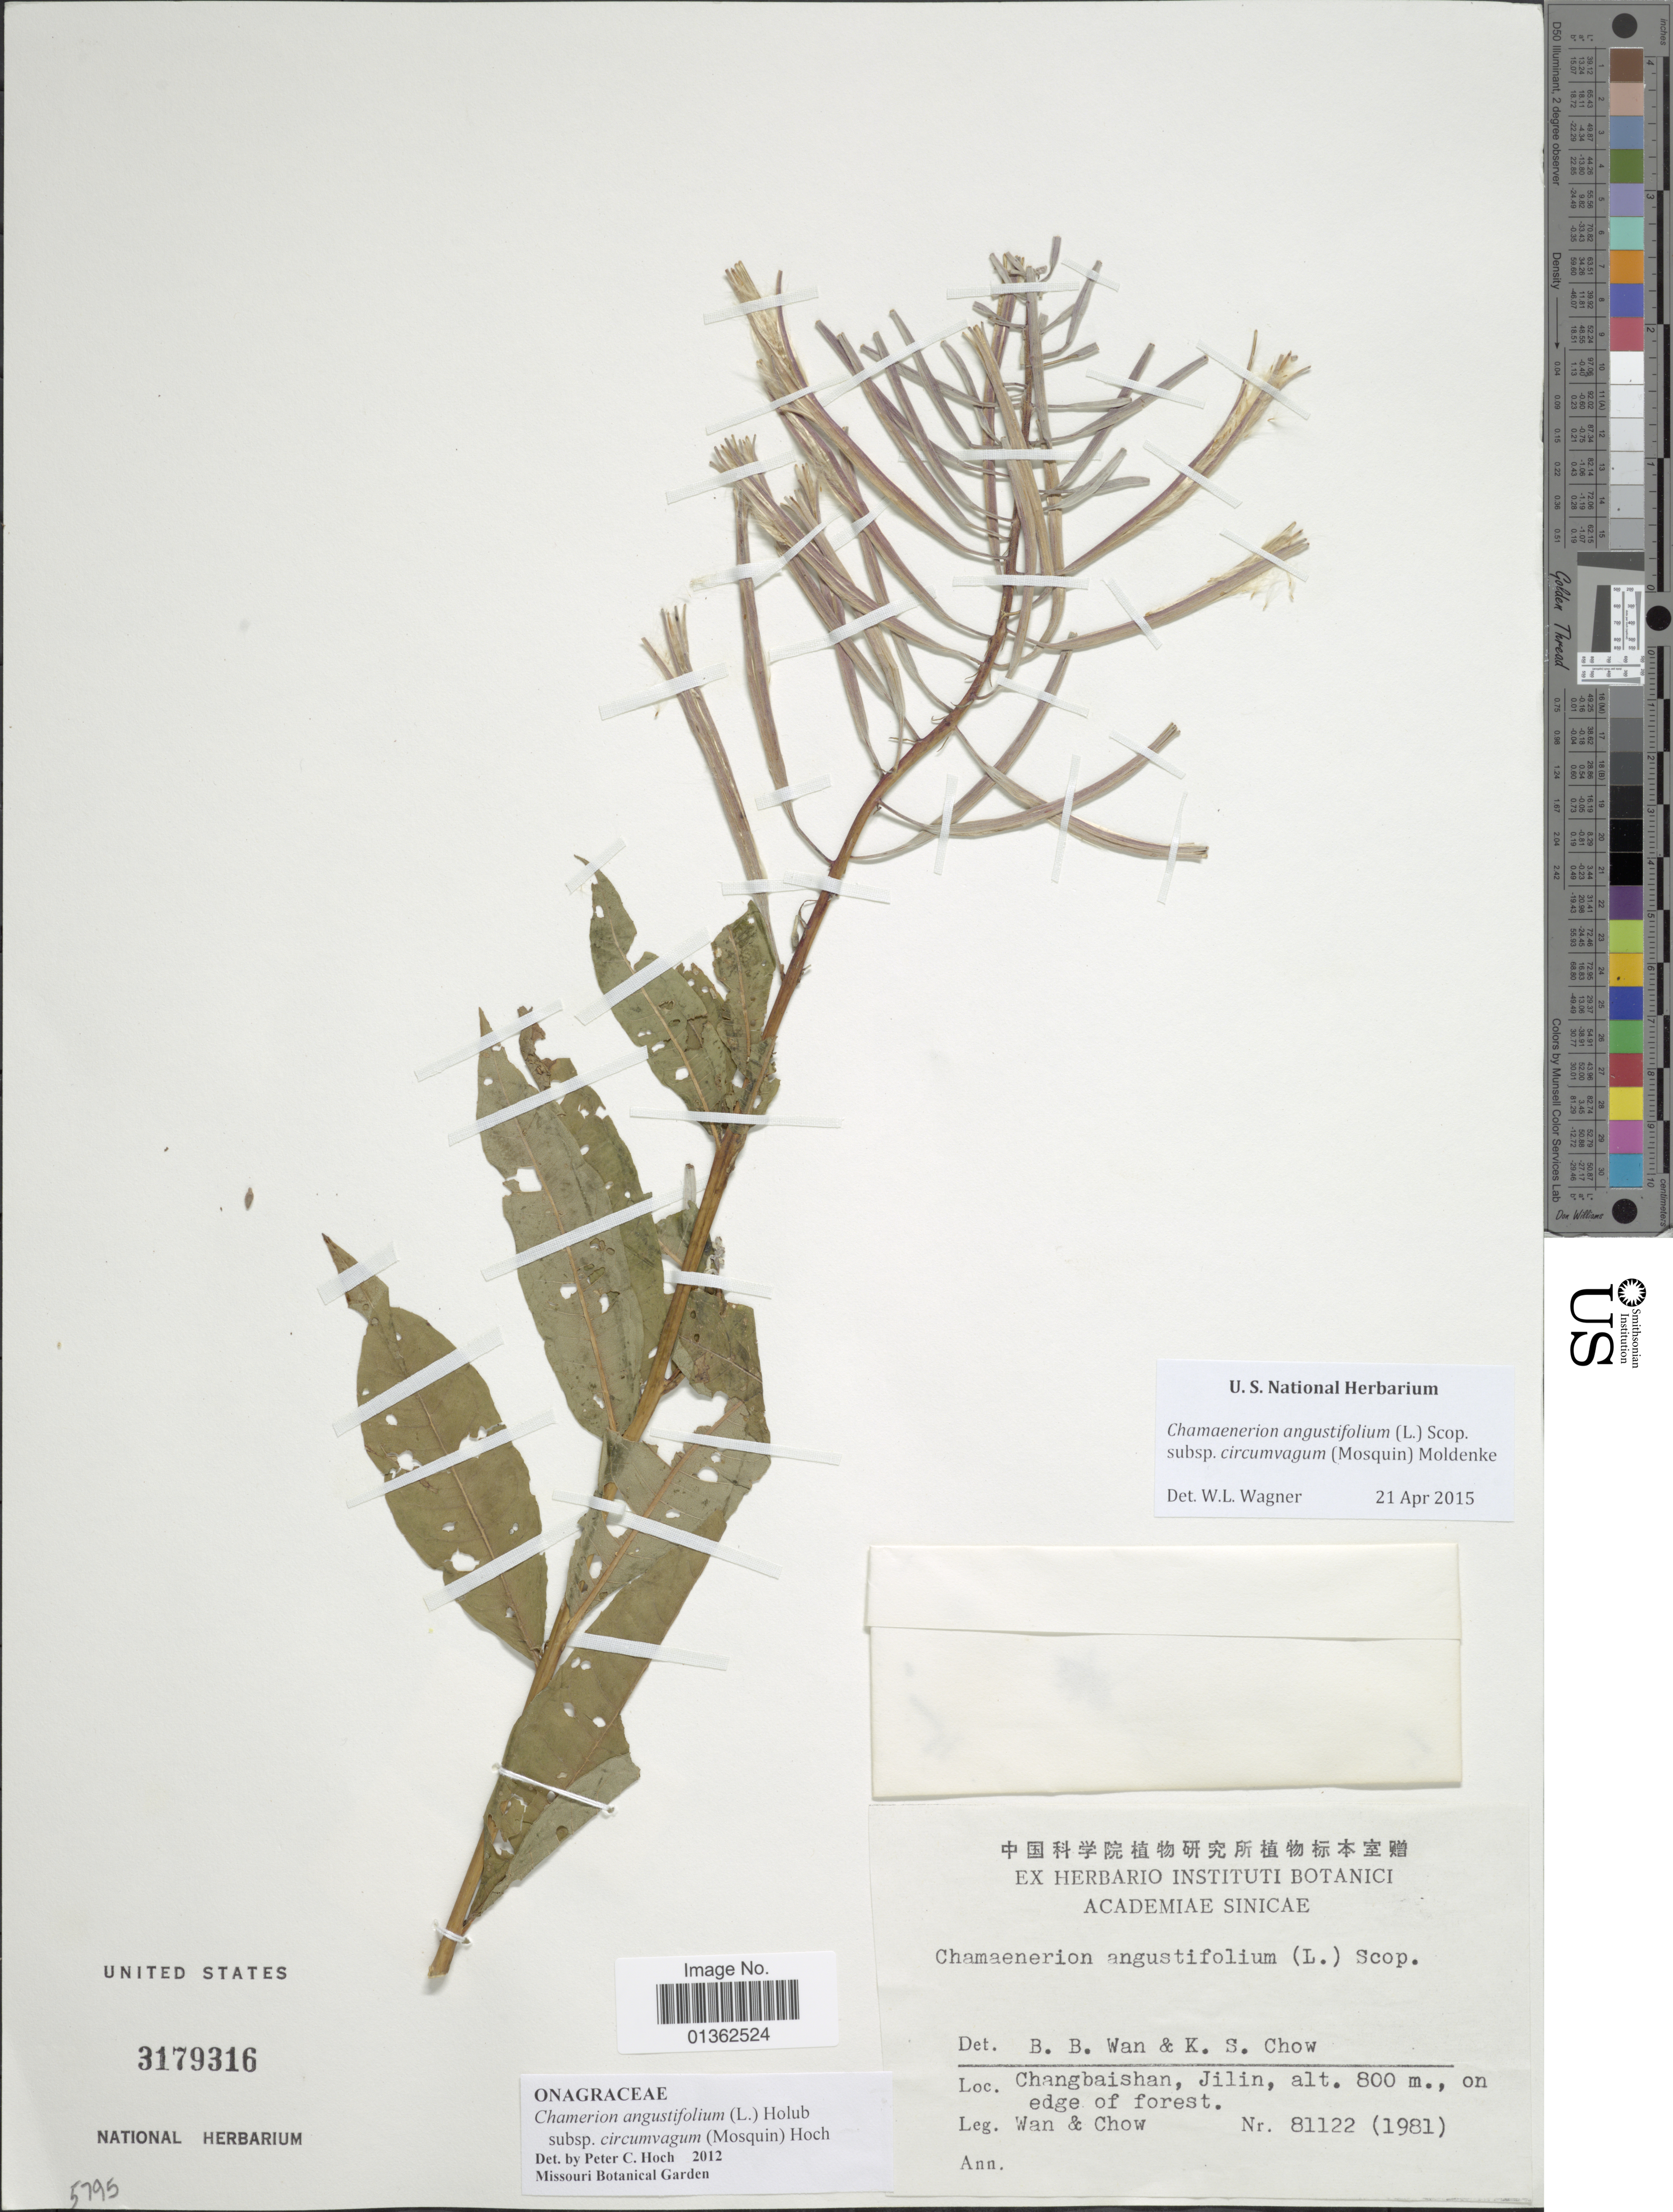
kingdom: Plantae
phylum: Tracheophyta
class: Magnoliopsida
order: Myrtales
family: Onagraceae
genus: Chamaenerion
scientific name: Chamaenerion angustifolium subsp. circumvagum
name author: (Mosquin) Moldenke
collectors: -. Wan & Chow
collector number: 81122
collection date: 1981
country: China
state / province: Jilin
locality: Changbaishan.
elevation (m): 800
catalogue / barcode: US 3179316